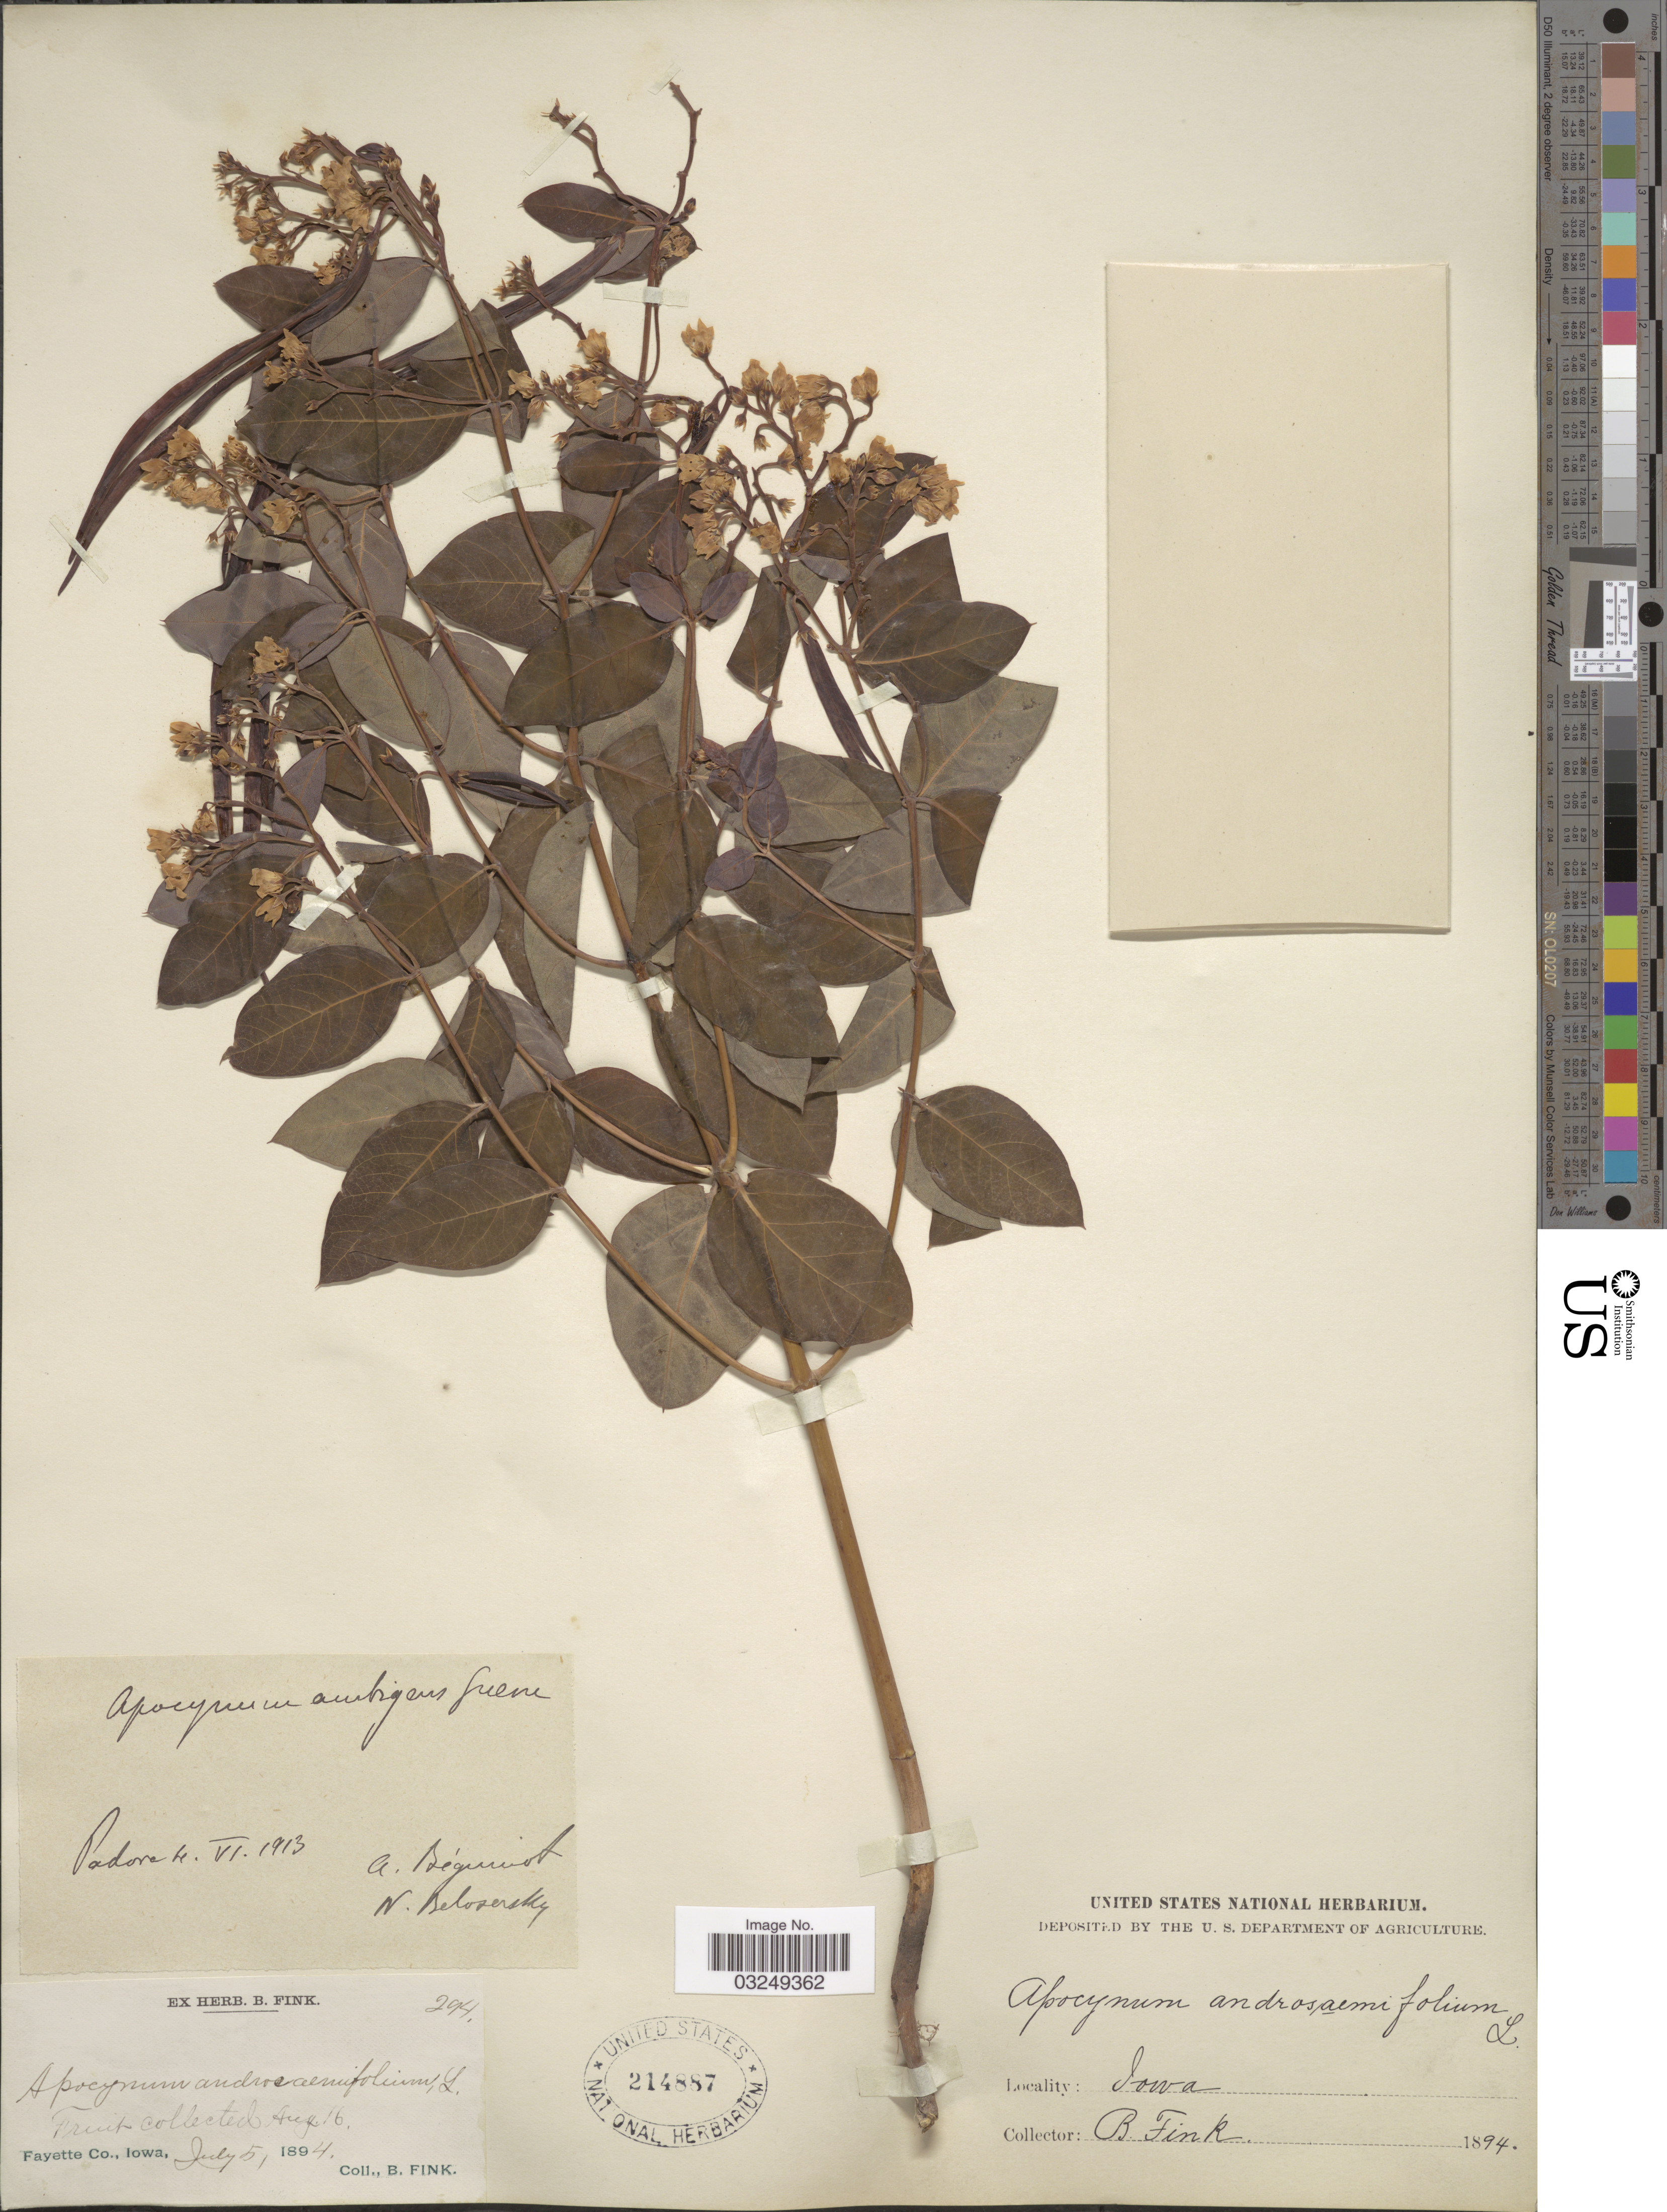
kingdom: Plantae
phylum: Tracheophyta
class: Magnoliopsida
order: Gentianales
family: Apocynaceae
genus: Apocynum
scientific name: Apocynum ambigens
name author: S.W. Greene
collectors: B. Fink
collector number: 294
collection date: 1894-07-05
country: United States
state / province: Iowa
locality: Fayette Co.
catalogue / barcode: US 214887